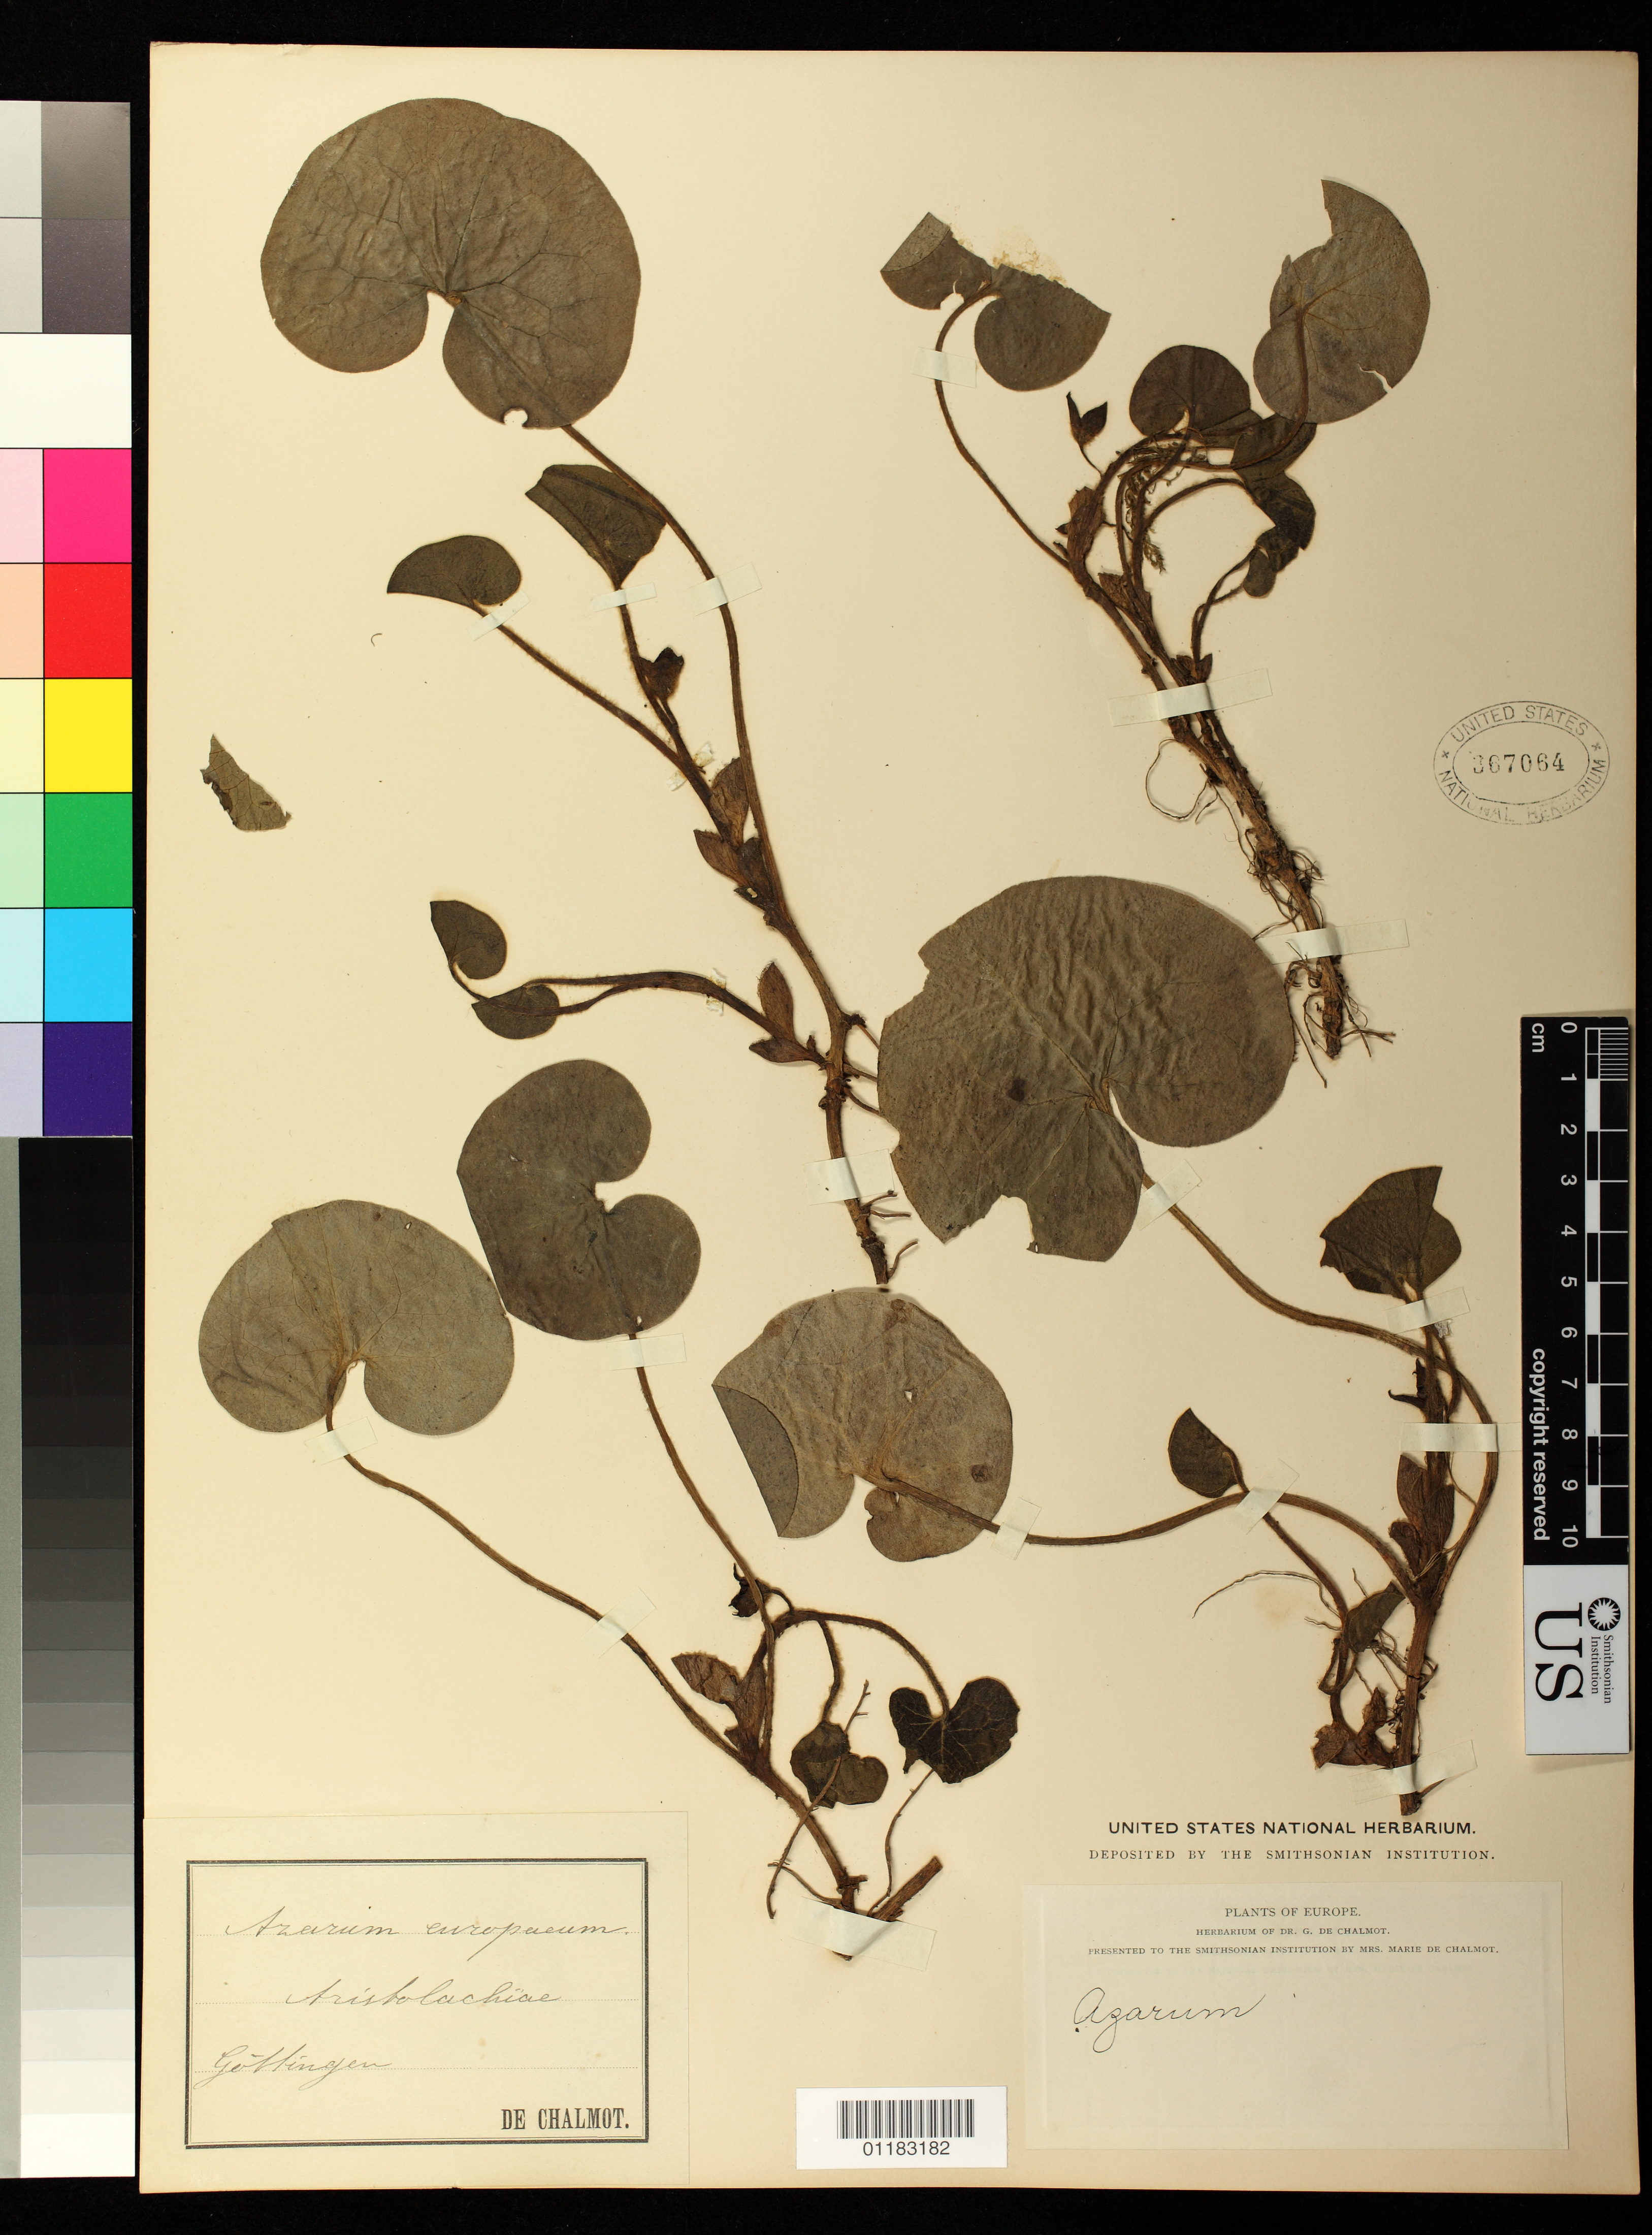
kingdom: Plantae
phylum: Tracheophyta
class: Magnoliopsida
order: Piperales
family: Aristolochiaceae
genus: Asarum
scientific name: Asarum europaeum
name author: L.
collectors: G. de Chalmot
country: Germany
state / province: Niedersachsen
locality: Gottingen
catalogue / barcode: US 367064